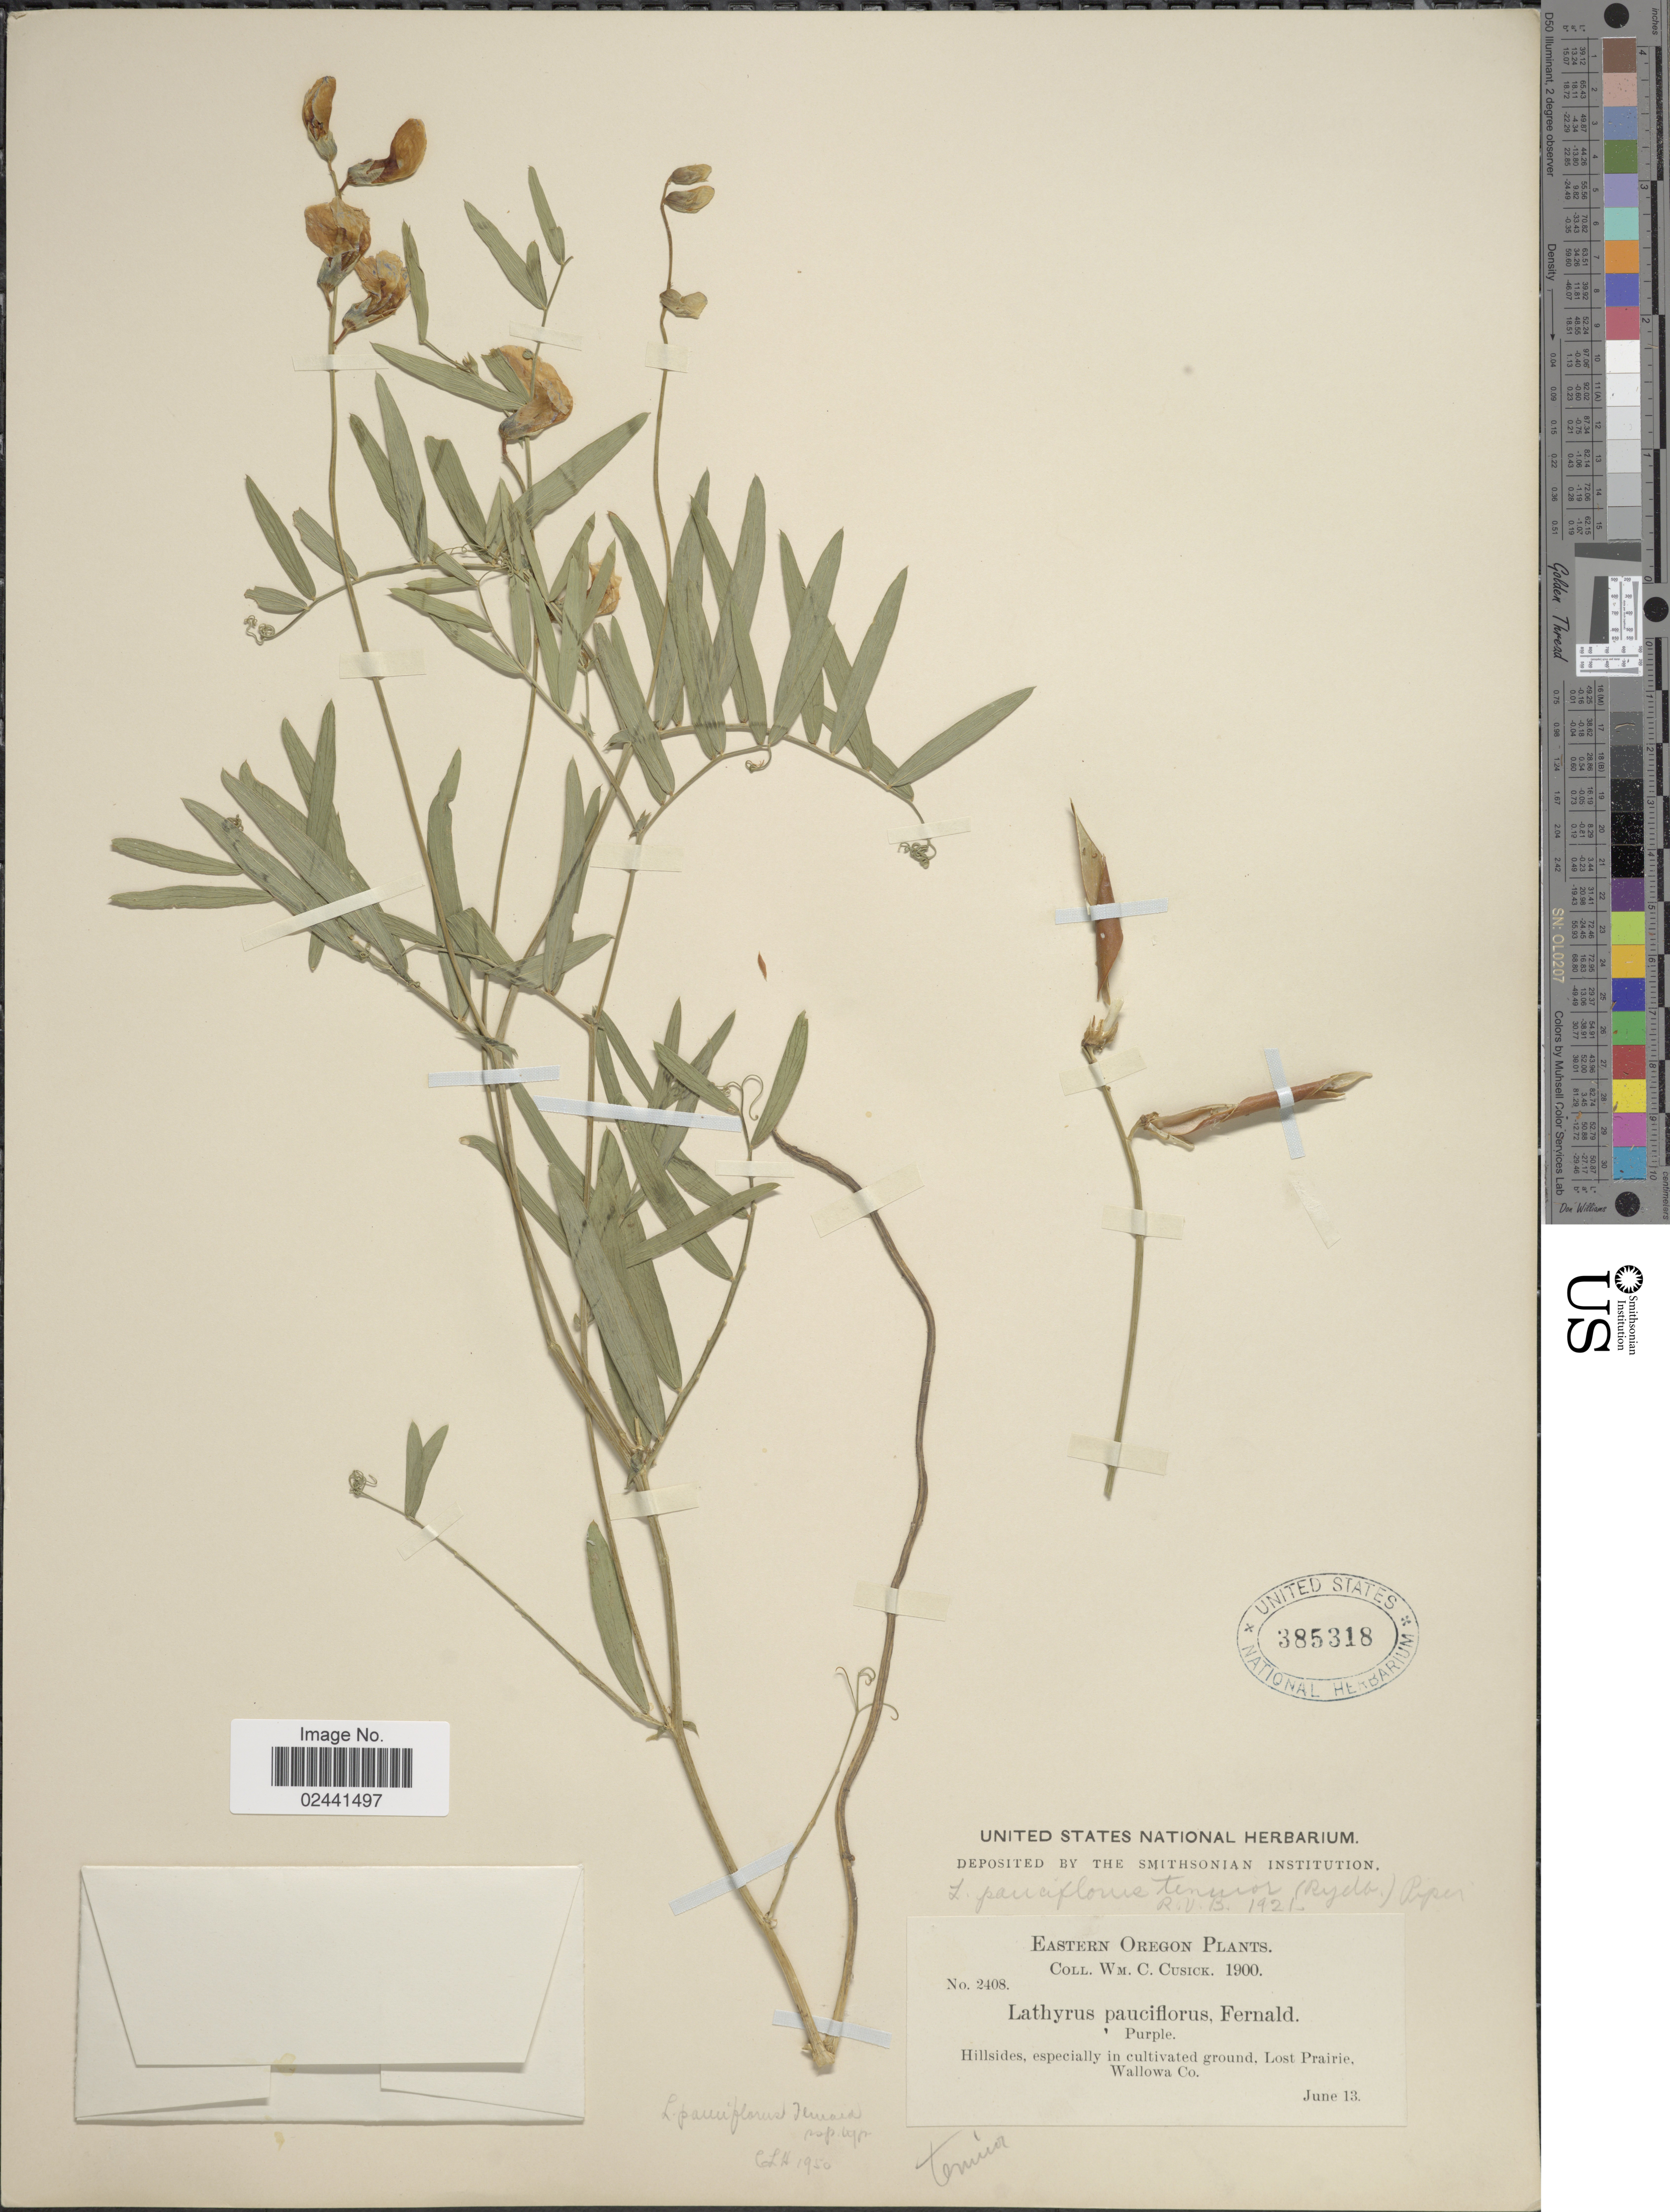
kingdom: Plantae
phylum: Tracheophyta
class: Magnoliopsida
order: Fabales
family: Fabaceae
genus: Lathyrus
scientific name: Lathyrus pauciflorus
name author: Fernald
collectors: W. C. Cusick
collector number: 2408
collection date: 1900-06-13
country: United States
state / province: Oregon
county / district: Wallowa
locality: Eastern oregon, Hillsides, especially in cultivated ground, Lost Prairie, Wallowa Co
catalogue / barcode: US 385318